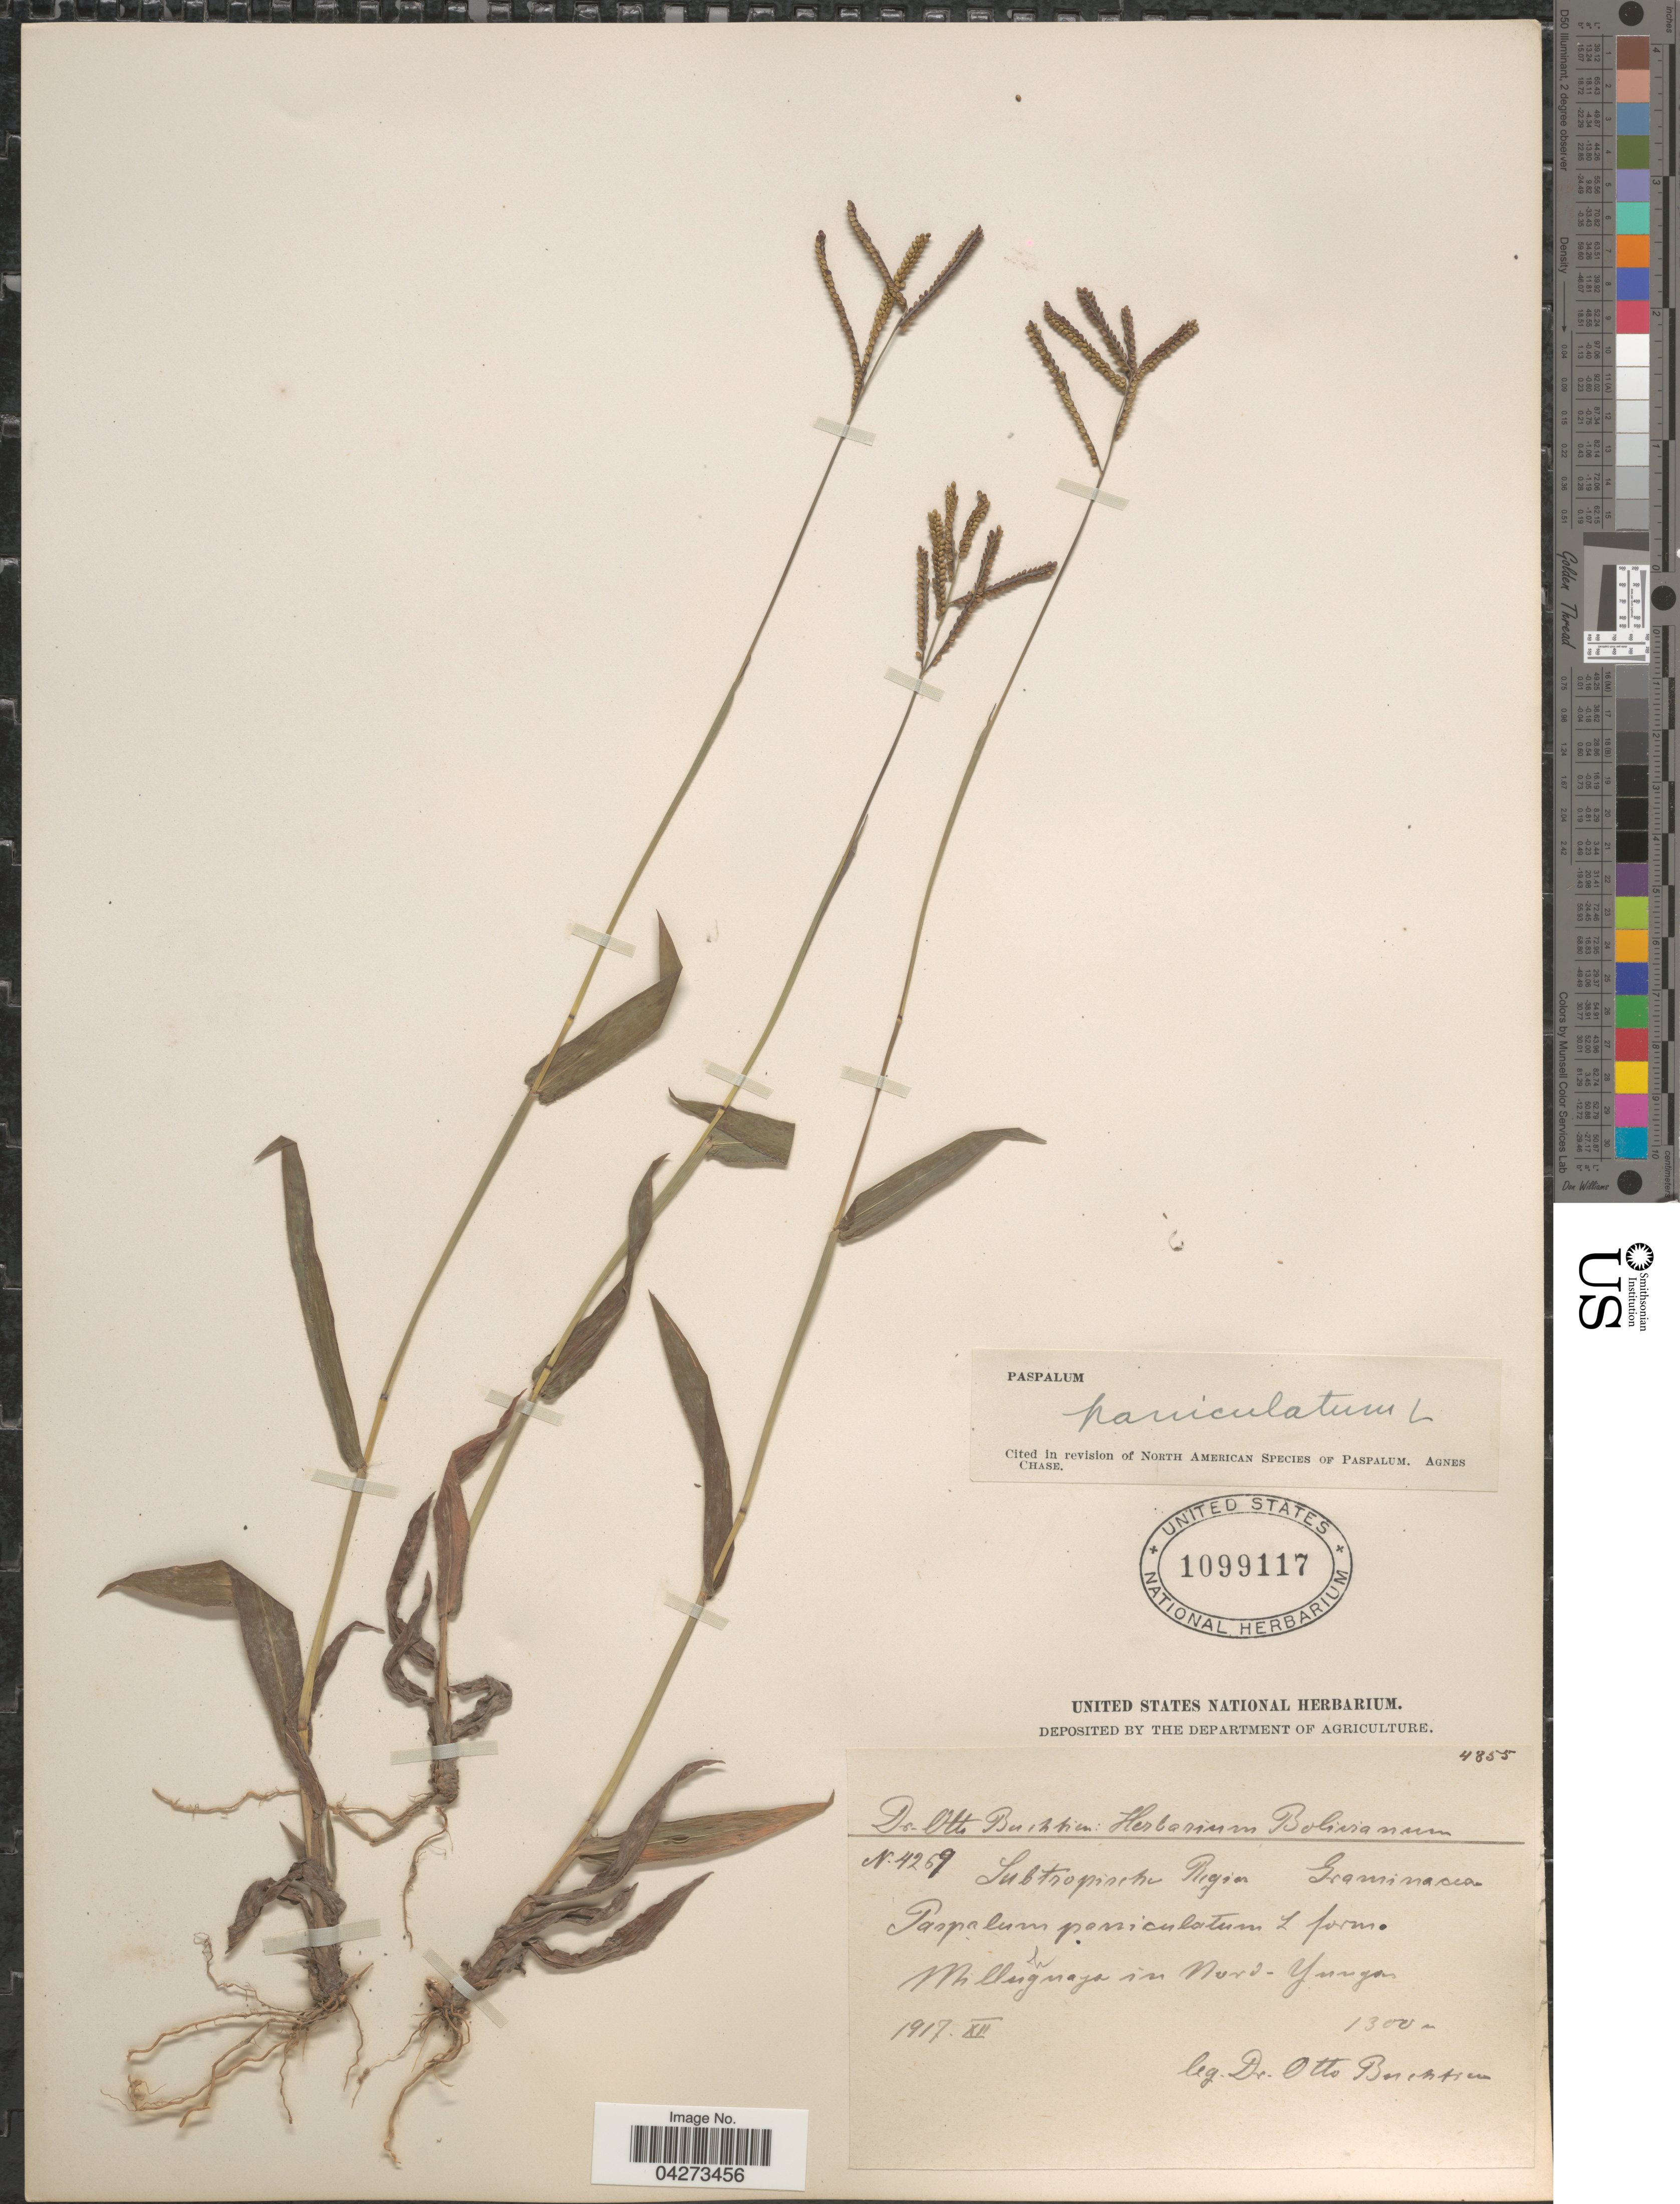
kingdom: Plantae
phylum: Tracheophyta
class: Liliopsida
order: Poales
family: Poaceae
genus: Paspalum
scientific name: Paspalum paniculatum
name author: L.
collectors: O. Buchtien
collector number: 4269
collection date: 1917-12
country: Bolivia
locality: Subtropische Region. Millughuaya in Nord-Yungas.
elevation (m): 1300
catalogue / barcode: US 1099117